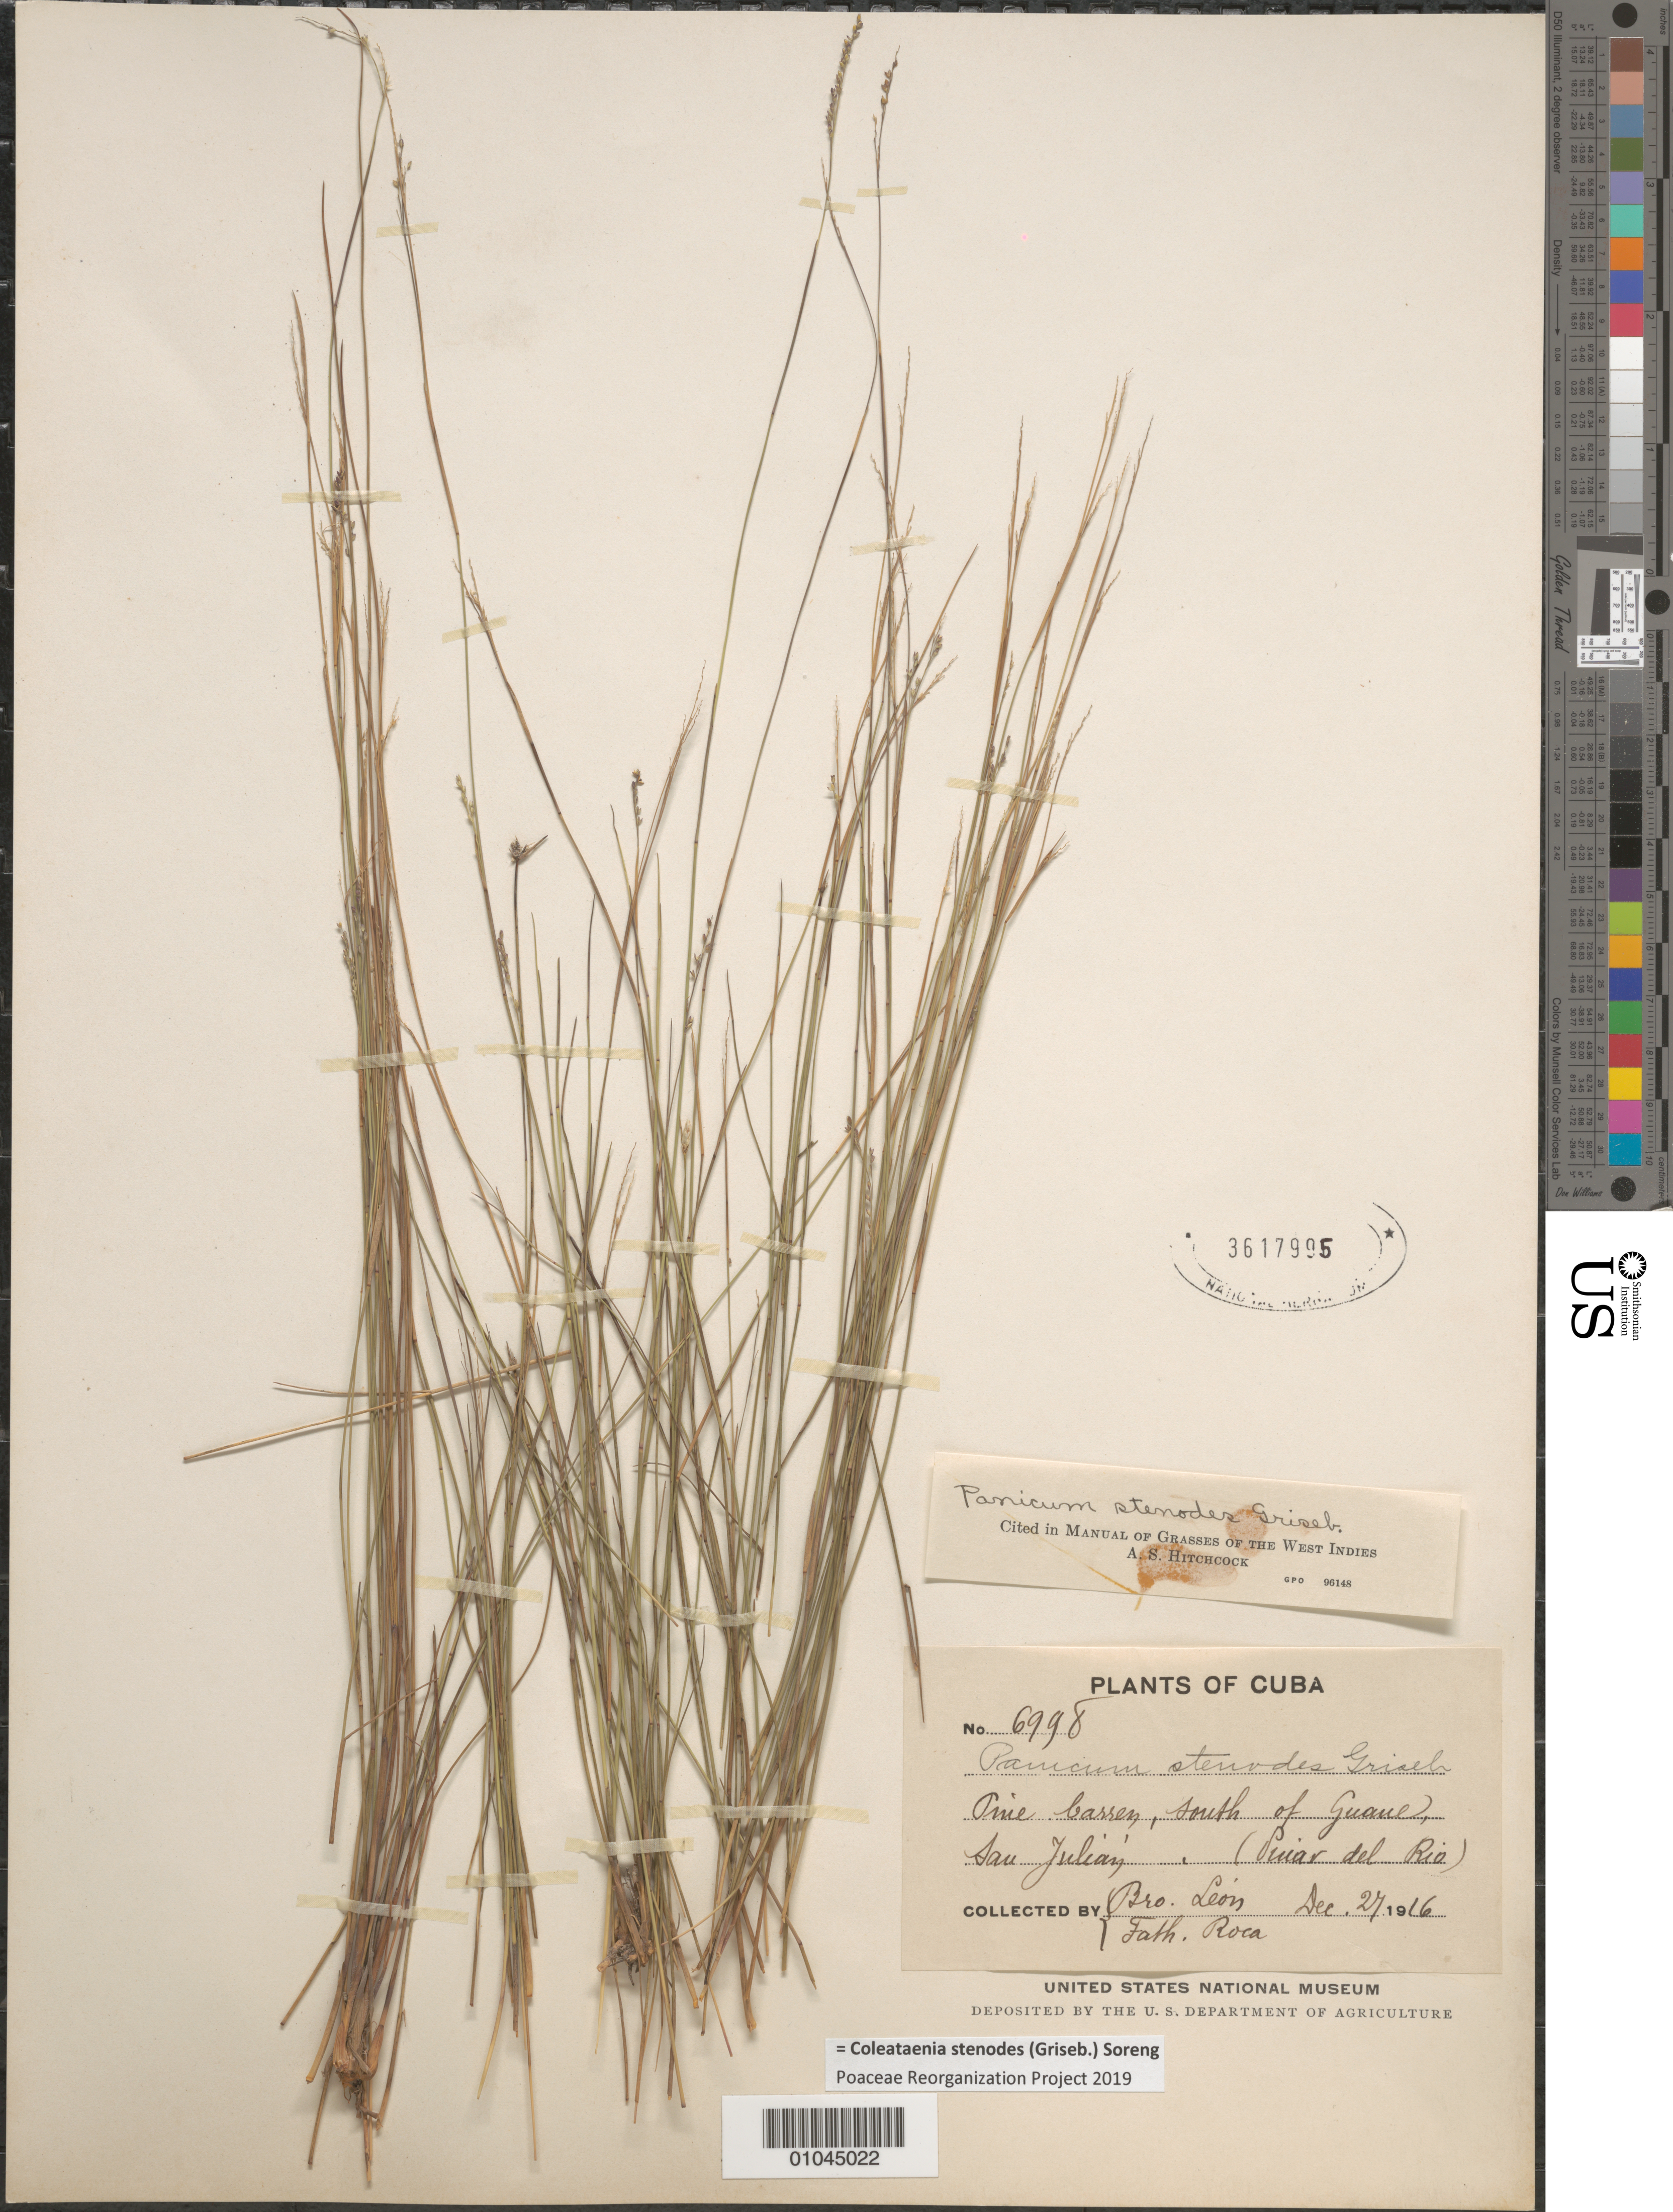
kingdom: Plantae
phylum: Tracheophyta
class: Liliopsida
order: Poales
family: Poaceae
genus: Panicum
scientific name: Panicum stenodes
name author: Griseb.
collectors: Bro. León & M. Roca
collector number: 6998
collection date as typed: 27 Dec 1916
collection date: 1916-12-27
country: Cuba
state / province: Pinar del Rio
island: Cuba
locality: S of Guane, San Julian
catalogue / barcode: US 3617995